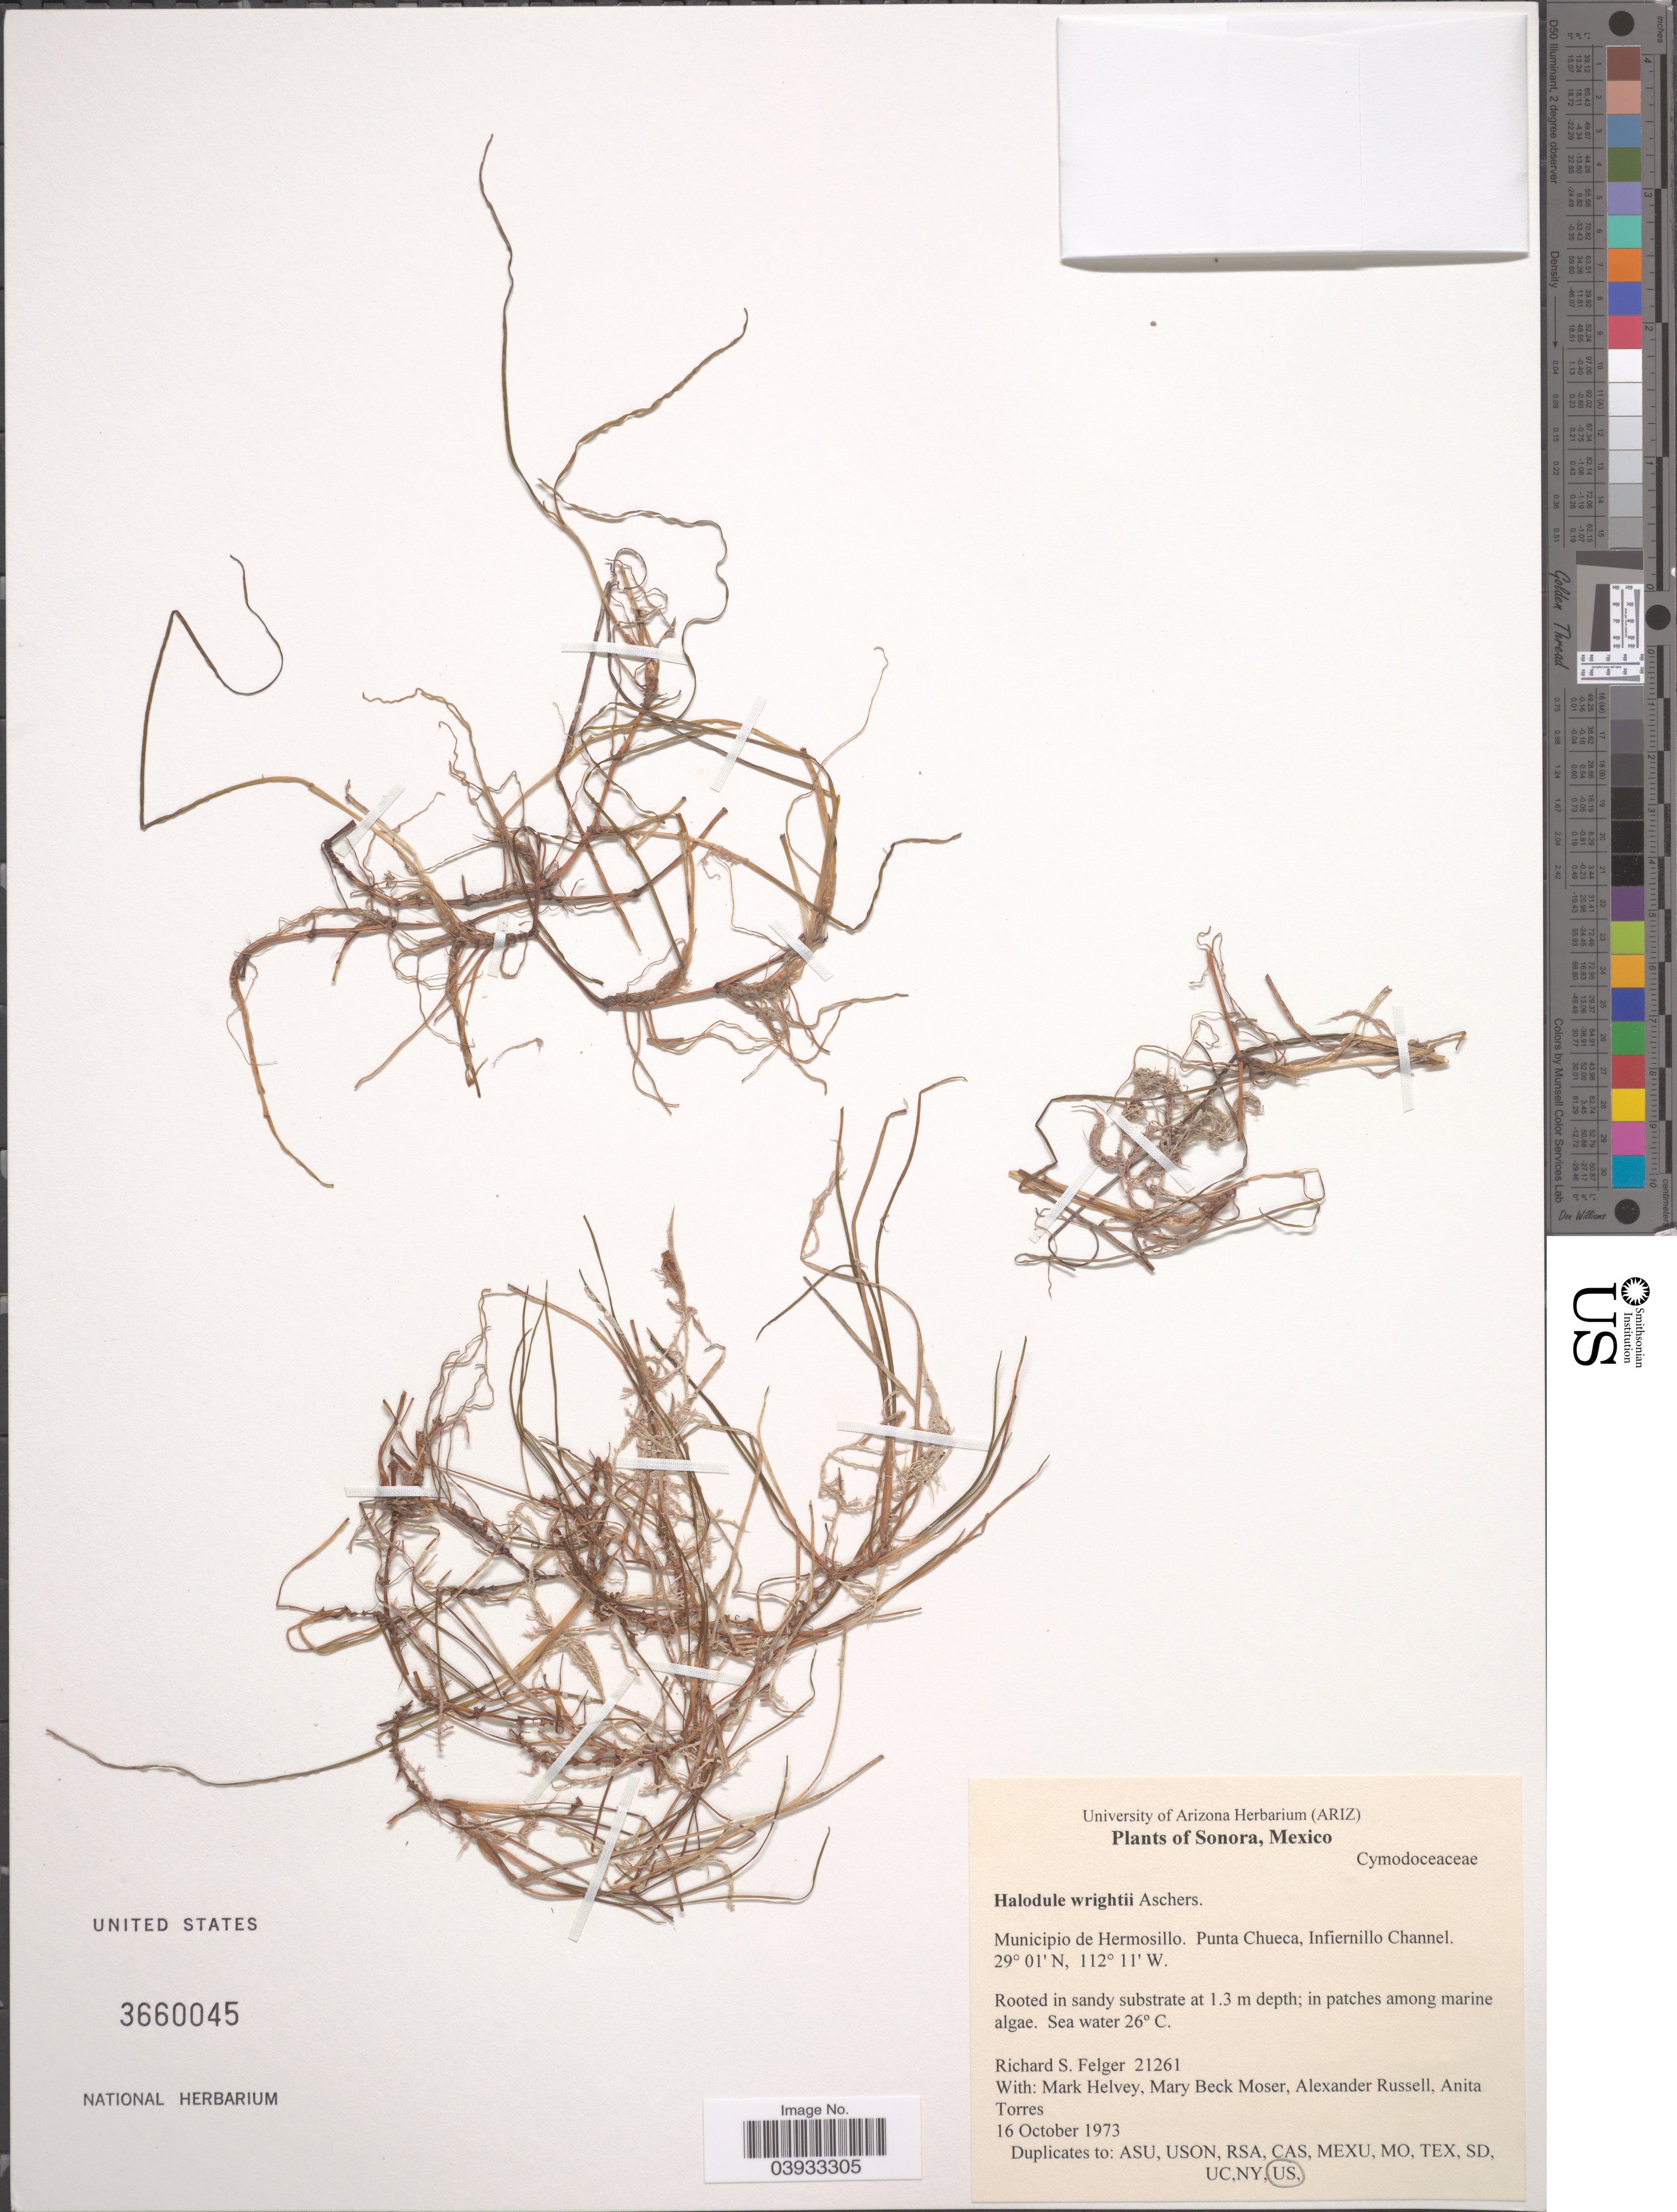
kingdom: Plantae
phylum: Tracheophyta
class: Liliopsida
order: Alismatales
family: Cymodoceaceae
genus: Halodule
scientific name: Halodule wrightii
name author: Asch.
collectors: R. S. Felger, M. Helvey, M. Moser, A. Russell & A. Torres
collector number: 21261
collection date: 1973-10-16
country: Mexico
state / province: Sonora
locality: Municipio de Hermosillo. Punta Chueca, Infiernillo Channel.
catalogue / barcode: US 3660045